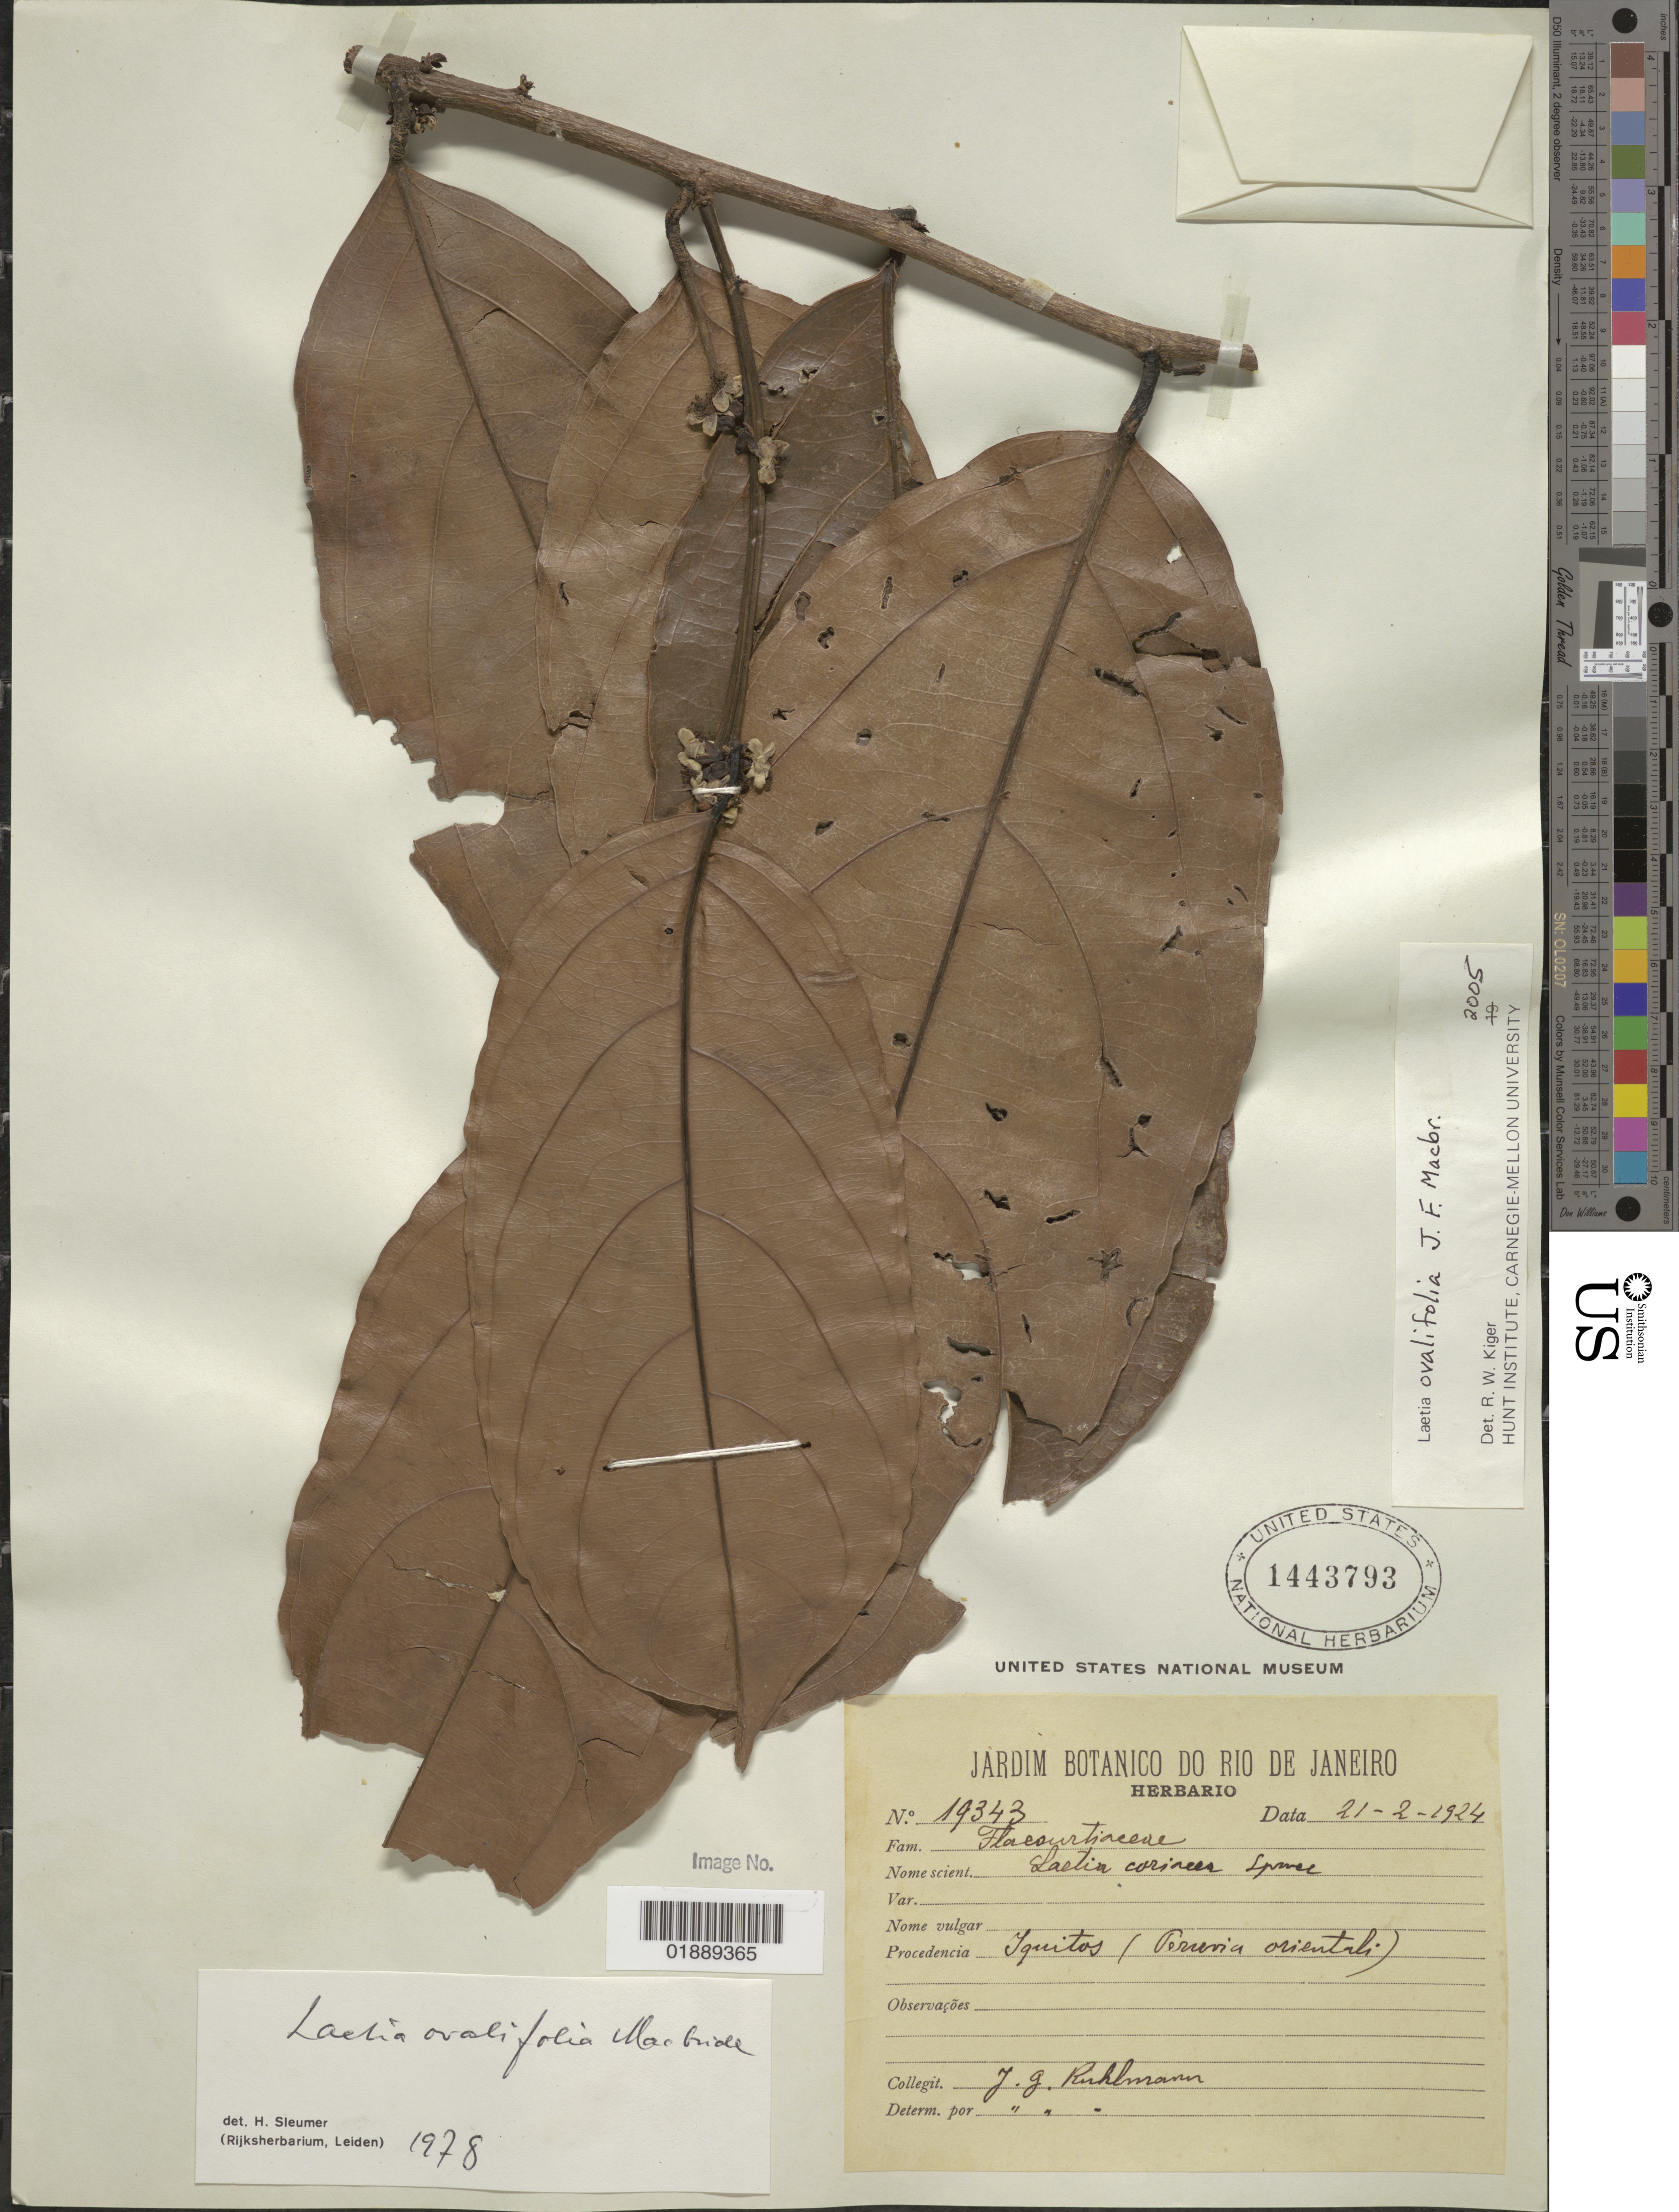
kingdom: Plantae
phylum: Tracheophyta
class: Magnoliopsida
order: Malpighiales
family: Salicaceae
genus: Irenodendron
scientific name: Irenodendron ovalifolium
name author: (J.F. Macbr.) M.H. Alford & Dement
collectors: J. G. Kuhlmann, I. Kuhlmann & J. G.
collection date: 1924-02-21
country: Peru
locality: Iquitos